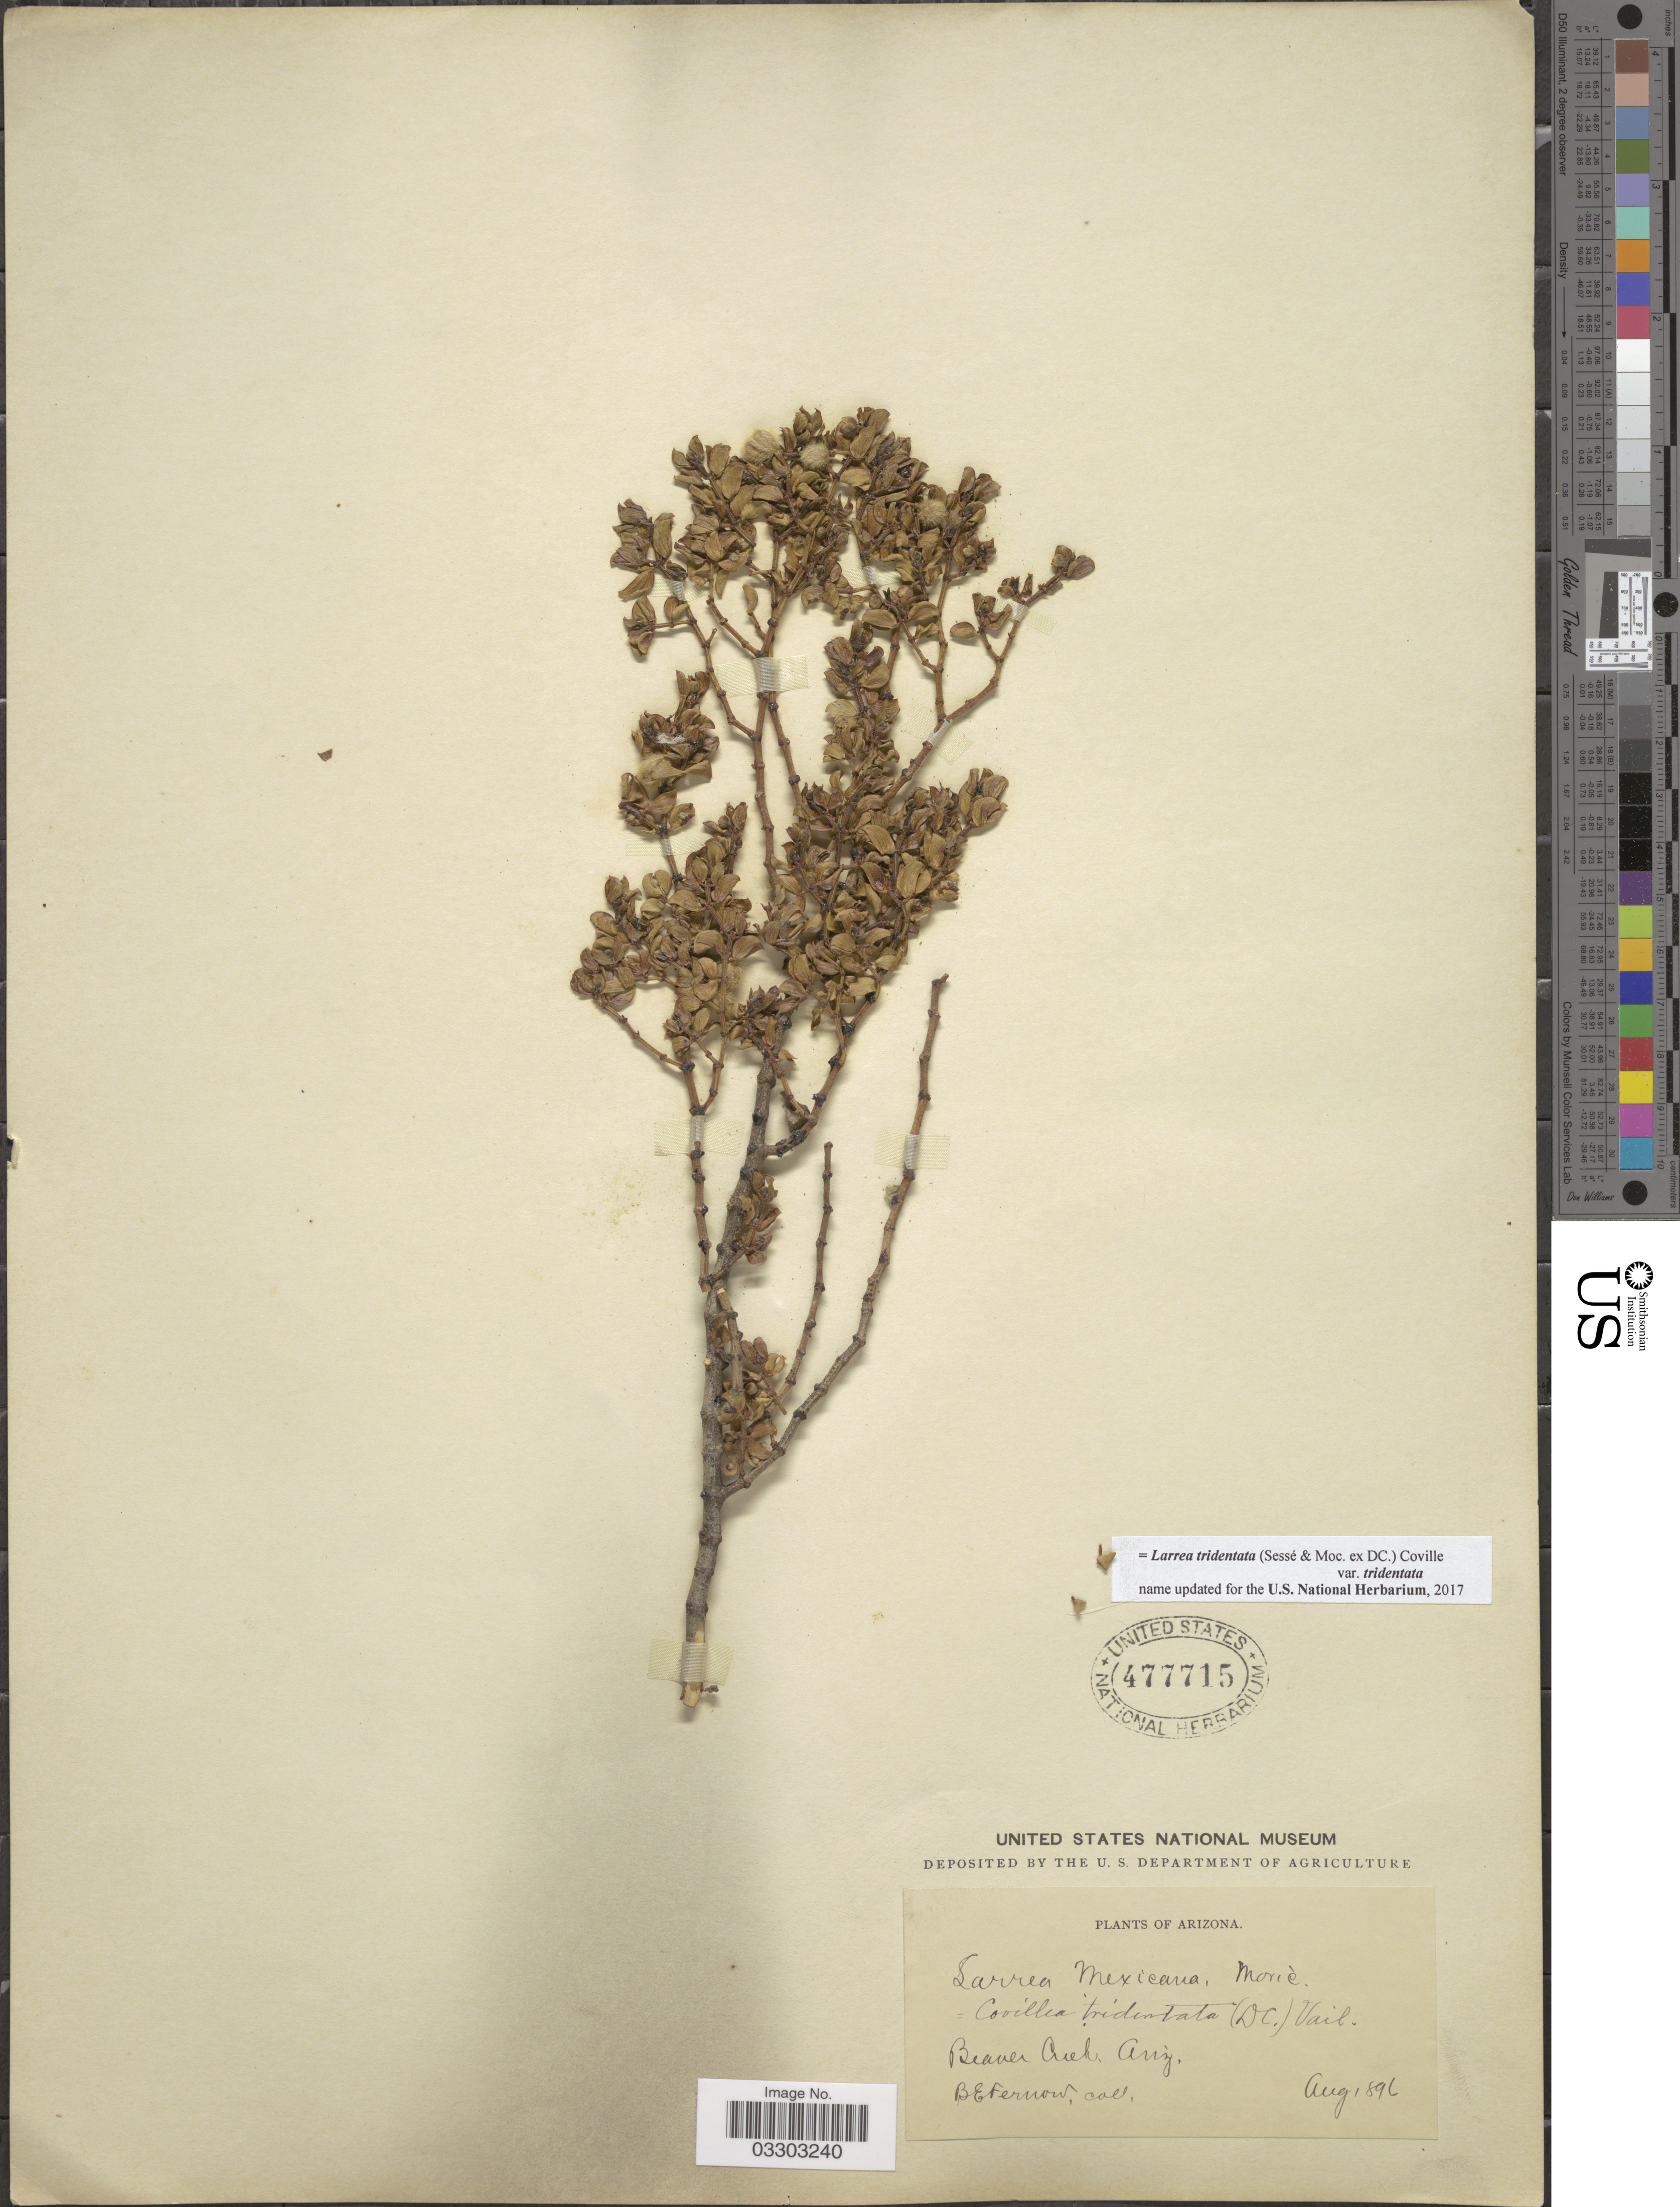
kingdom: Plantae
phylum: Tracheophyta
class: Magnoliopsida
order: Zygophyllales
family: Zygophyllaceae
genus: Larrea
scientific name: Larrea tridentata var. tridentata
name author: (Sessé & Moc. ex DC.) Coville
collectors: B. Fernow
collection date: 1896-08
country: United States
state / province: Arizona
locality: Beaver Creek.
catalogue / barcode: US 477715